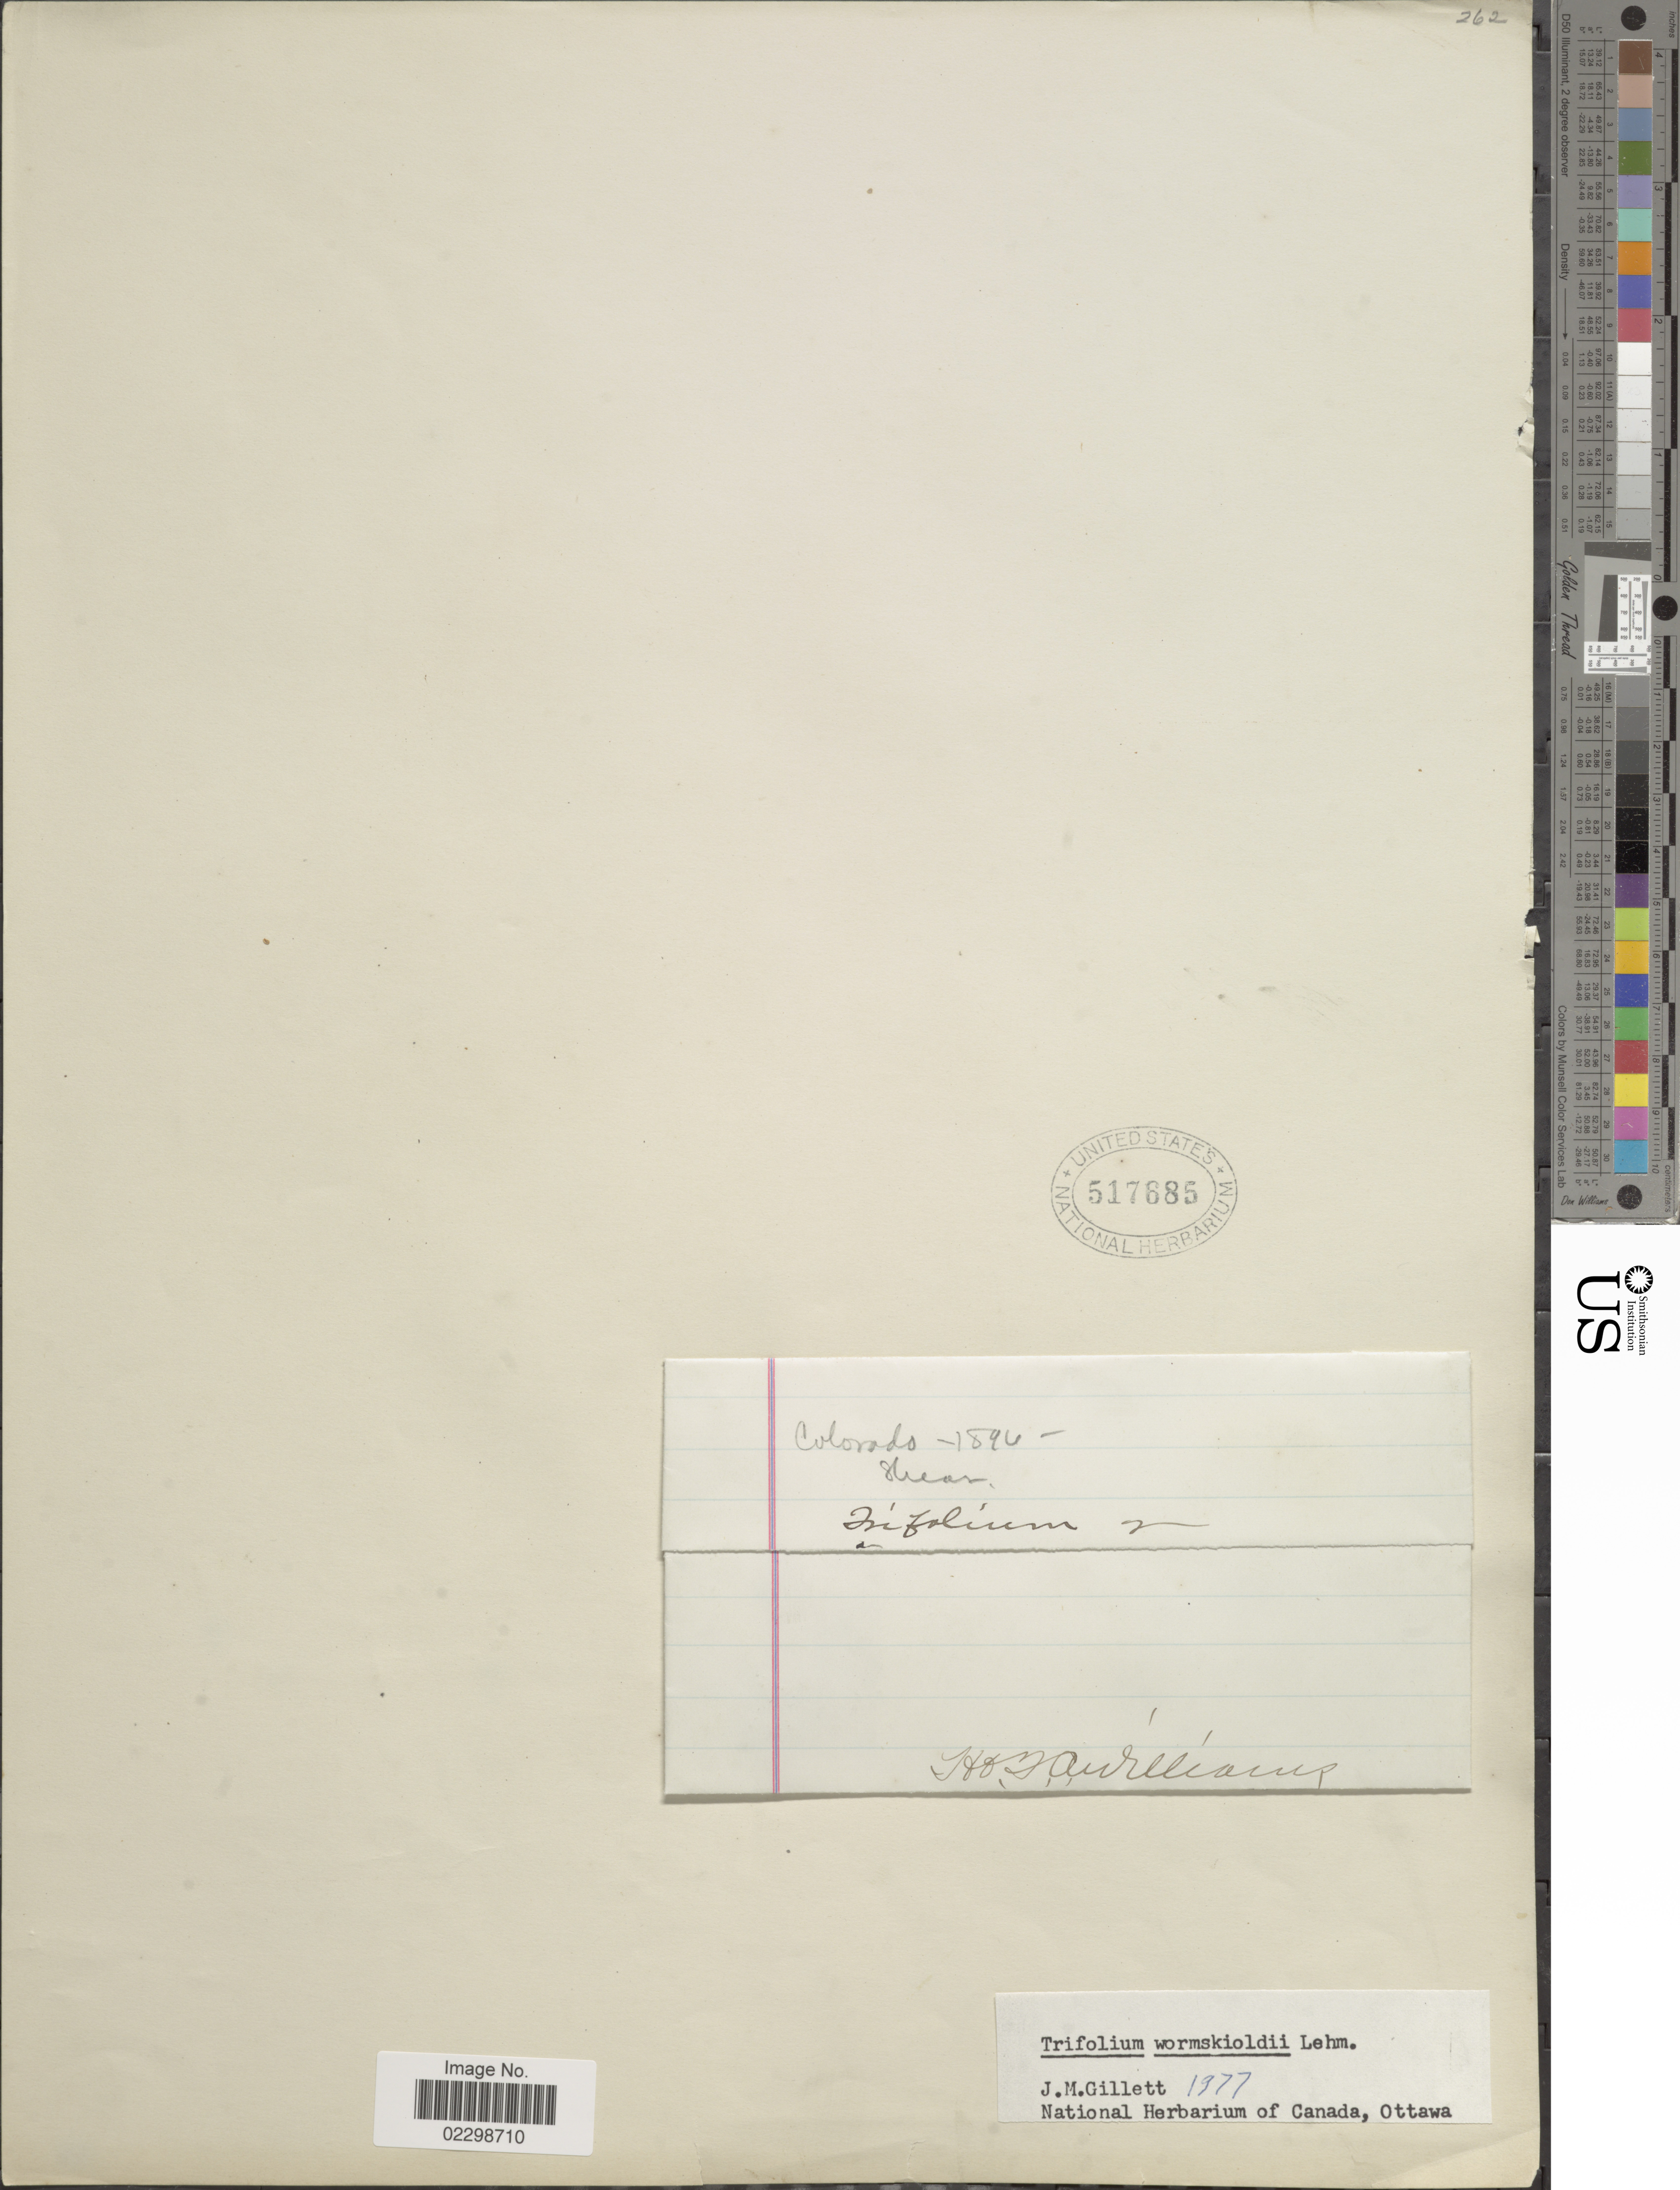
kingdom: Plantae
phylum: Tracheophyta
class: Magnoliopsida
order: Fabales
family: Fabaceae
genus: Trifolium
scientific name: Trifolium wormskioldii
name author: Lehm.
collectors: L. H. J. Williams & -- Shear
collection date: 1896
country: United States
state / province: Colorado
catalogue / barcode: US 517685